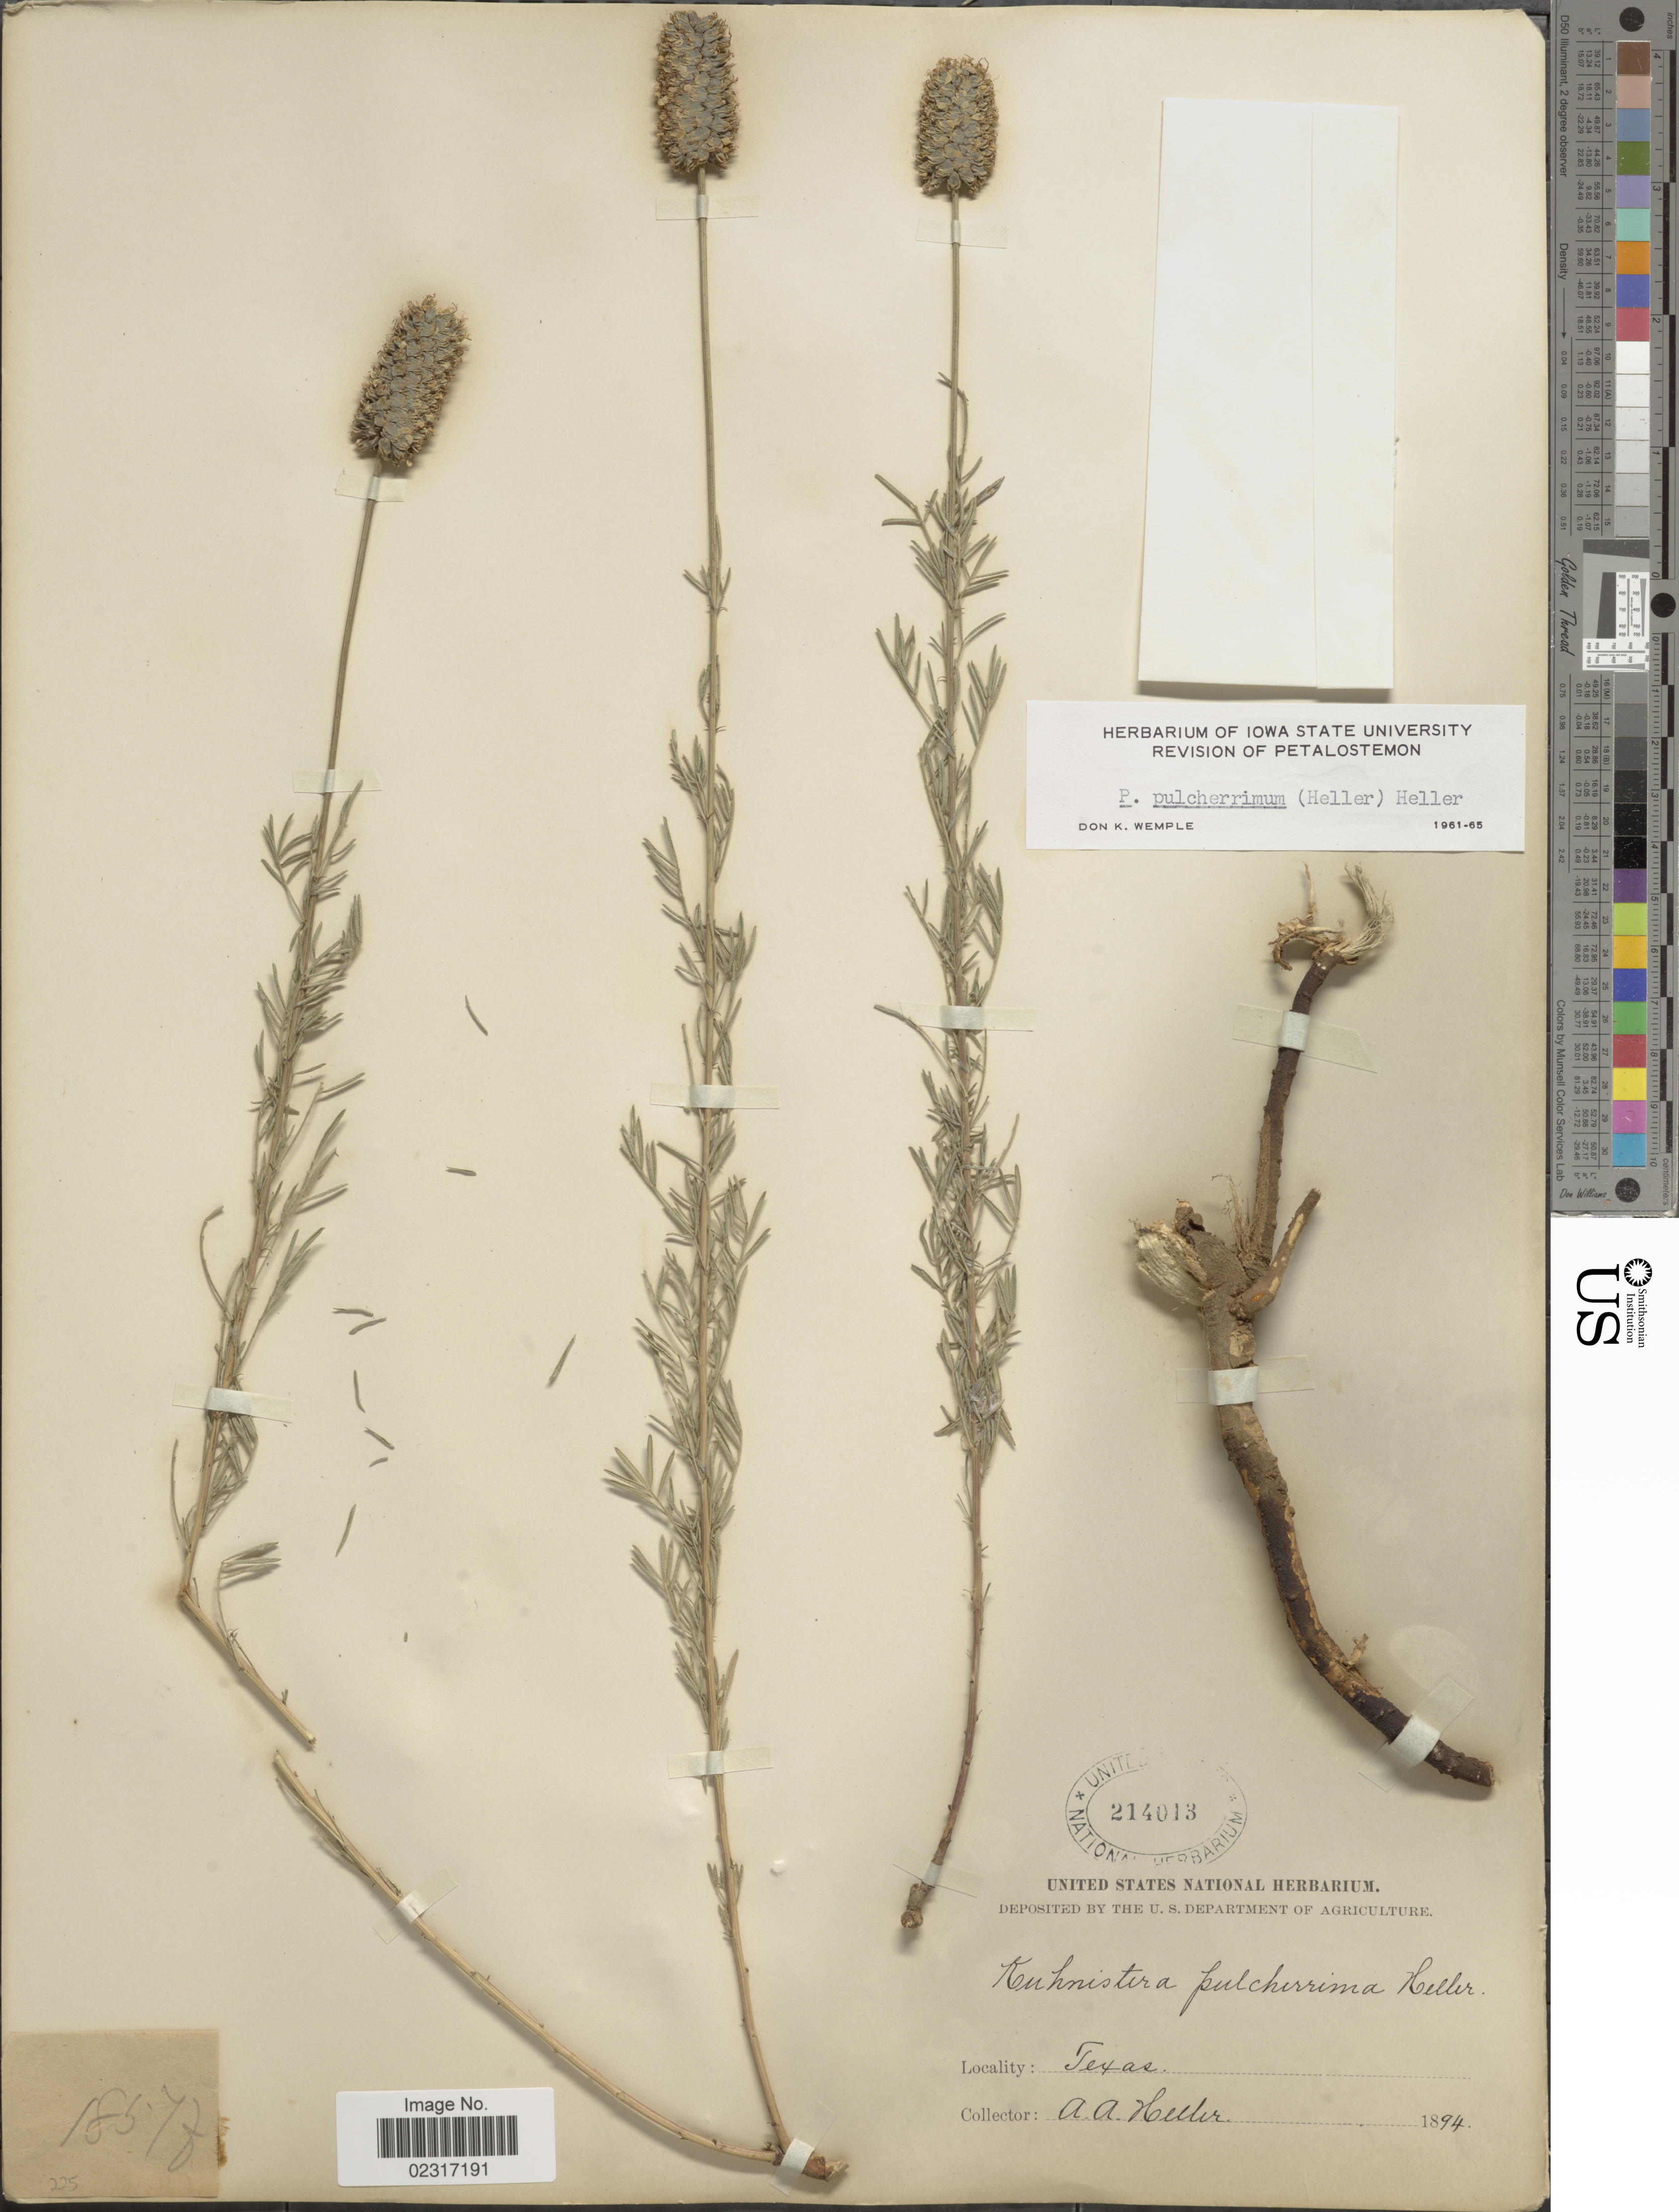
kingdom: Plantae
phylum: Tracheophyta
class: Magnoliopsida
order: Fabales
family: Fabaceae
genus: Dalea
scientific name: Dalea compacta var. pubescens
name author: (A. Gray) Barneby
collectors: A. A. Heller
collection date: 1894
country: United States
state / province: Texas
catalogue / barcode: US 214013